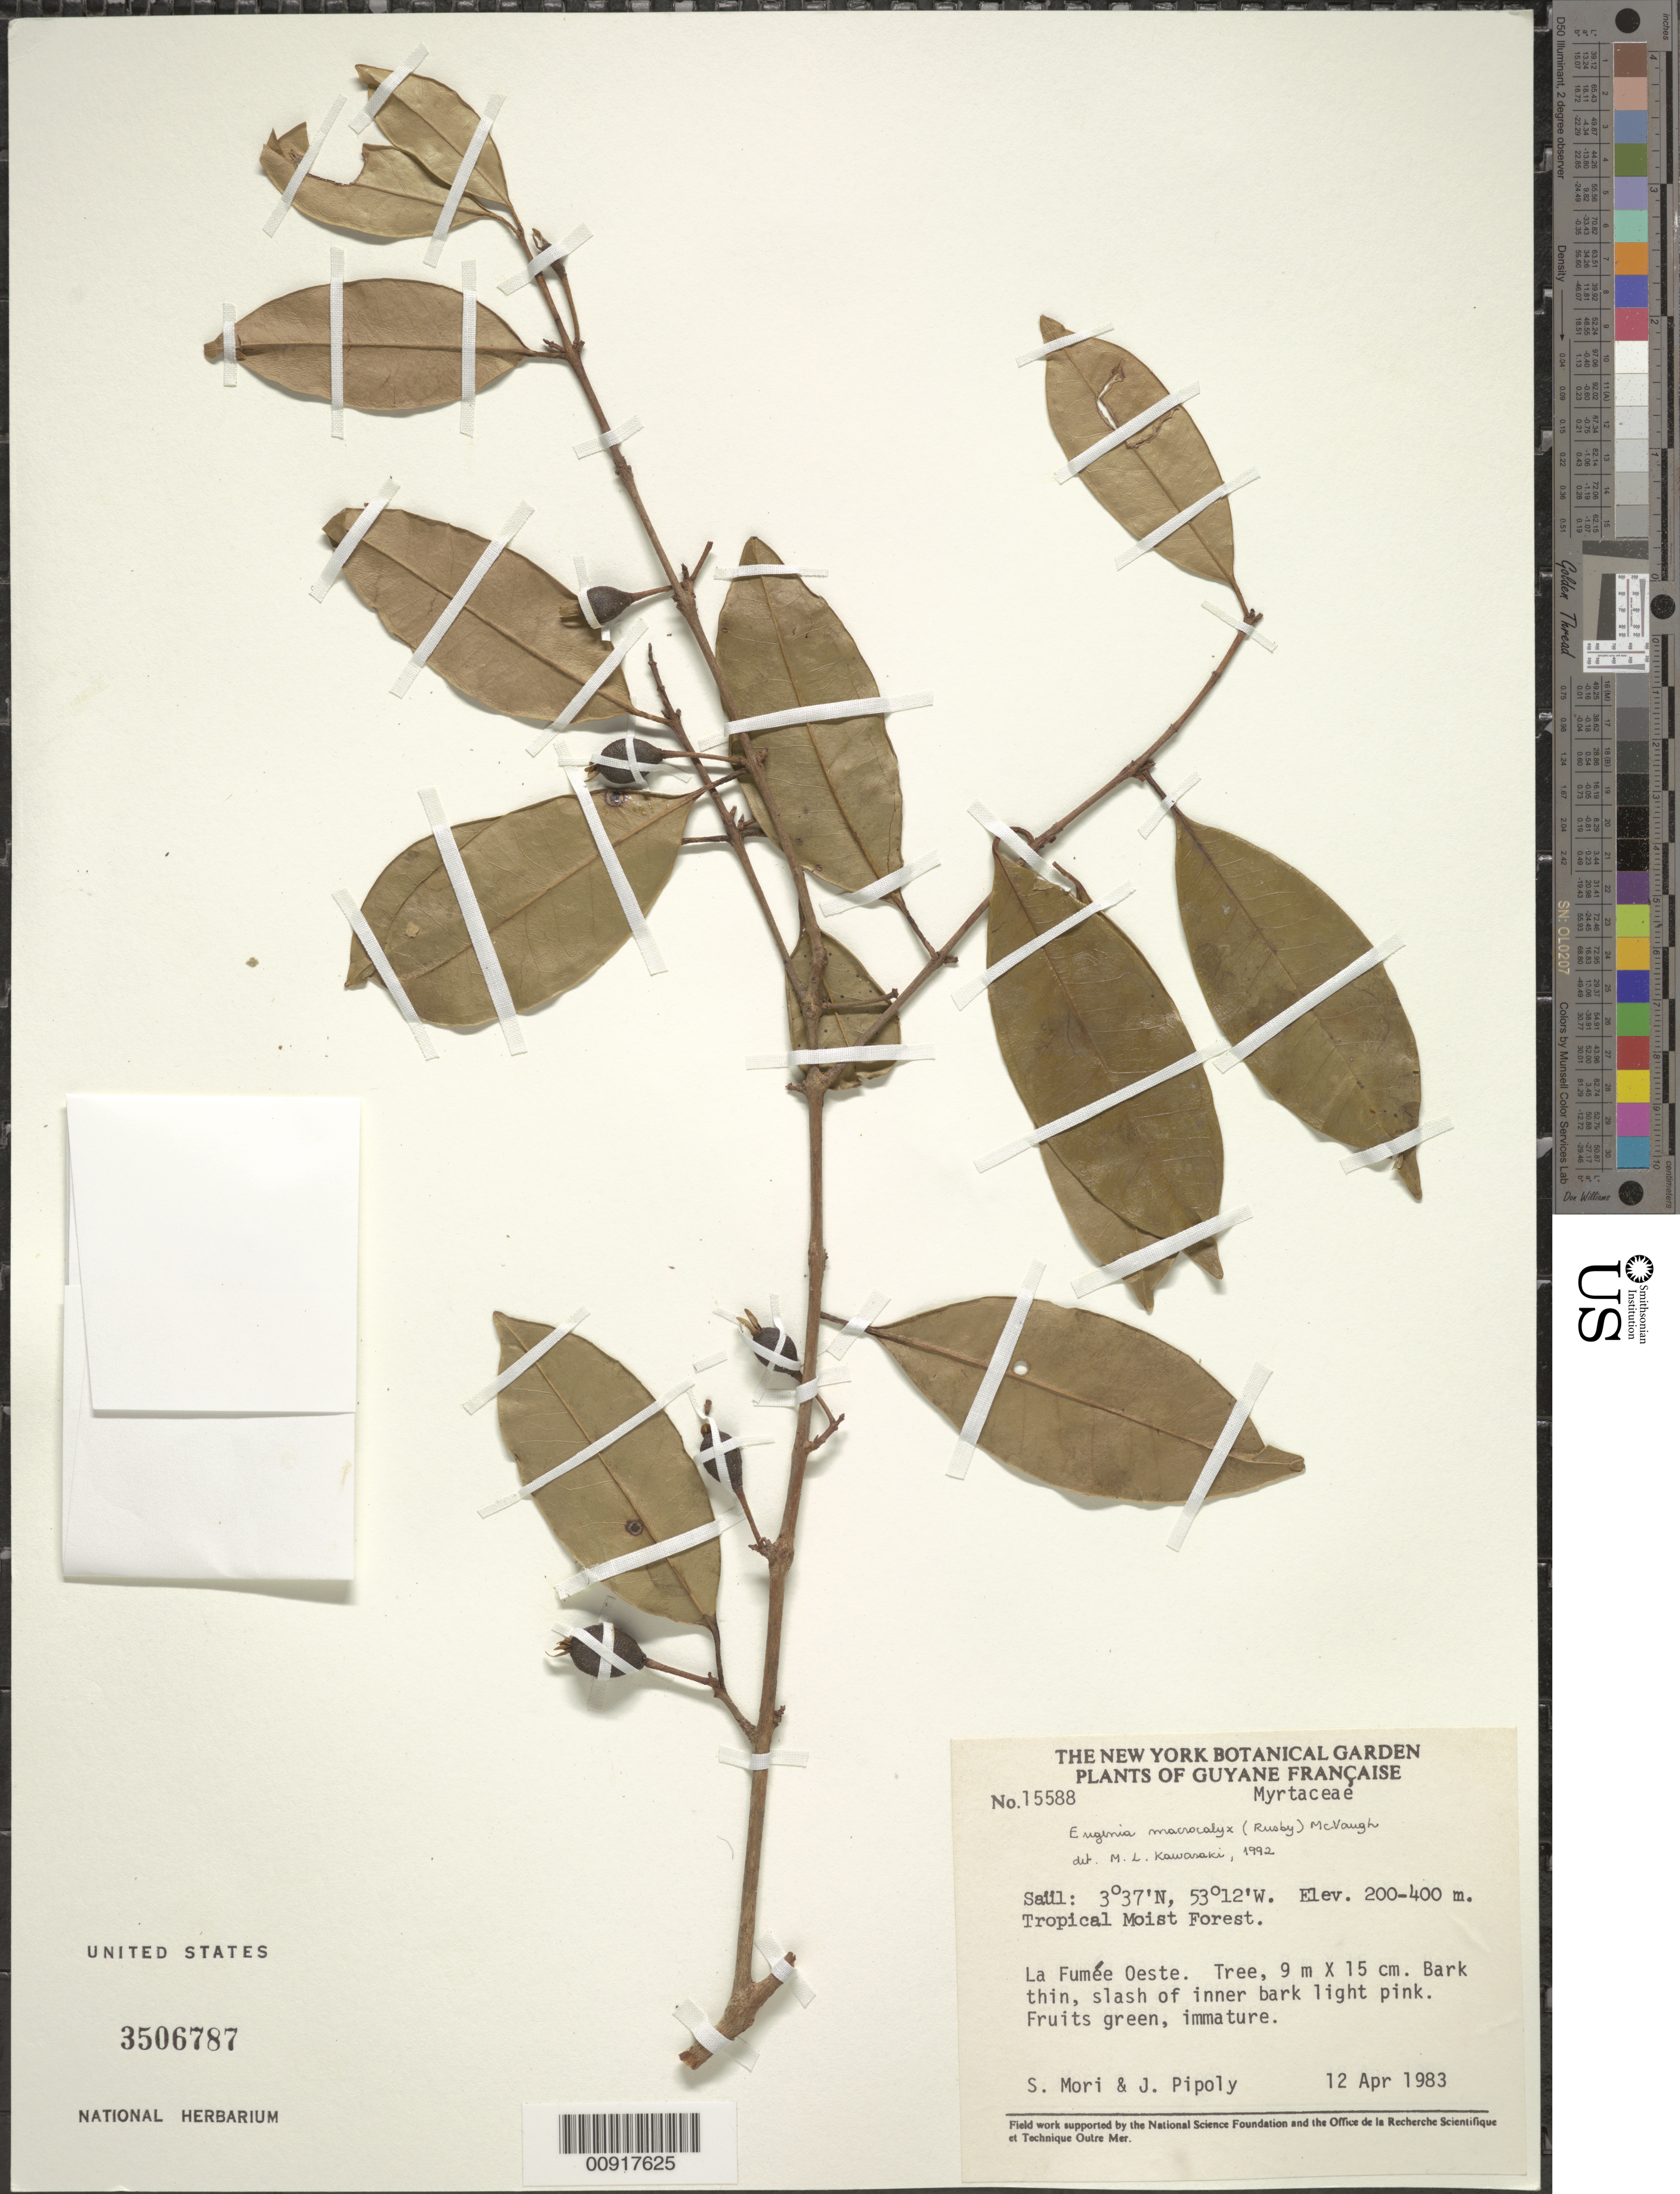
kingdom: Plantae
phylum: Tracheophyta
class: Magnoliopsida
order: Myrtales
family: Myrtaceae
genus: Eugenia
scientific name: Eugenia wentii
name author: Amshoff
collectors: S. Mori & J. J. Pipoly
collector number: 15588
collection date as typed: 12-Apr-83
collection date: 1983-04-12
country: French Guiana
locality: Saül, Monts La Fumée, La Fumée Oeste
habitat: Tropical moist forest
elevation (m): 200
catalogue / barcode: US 3506787